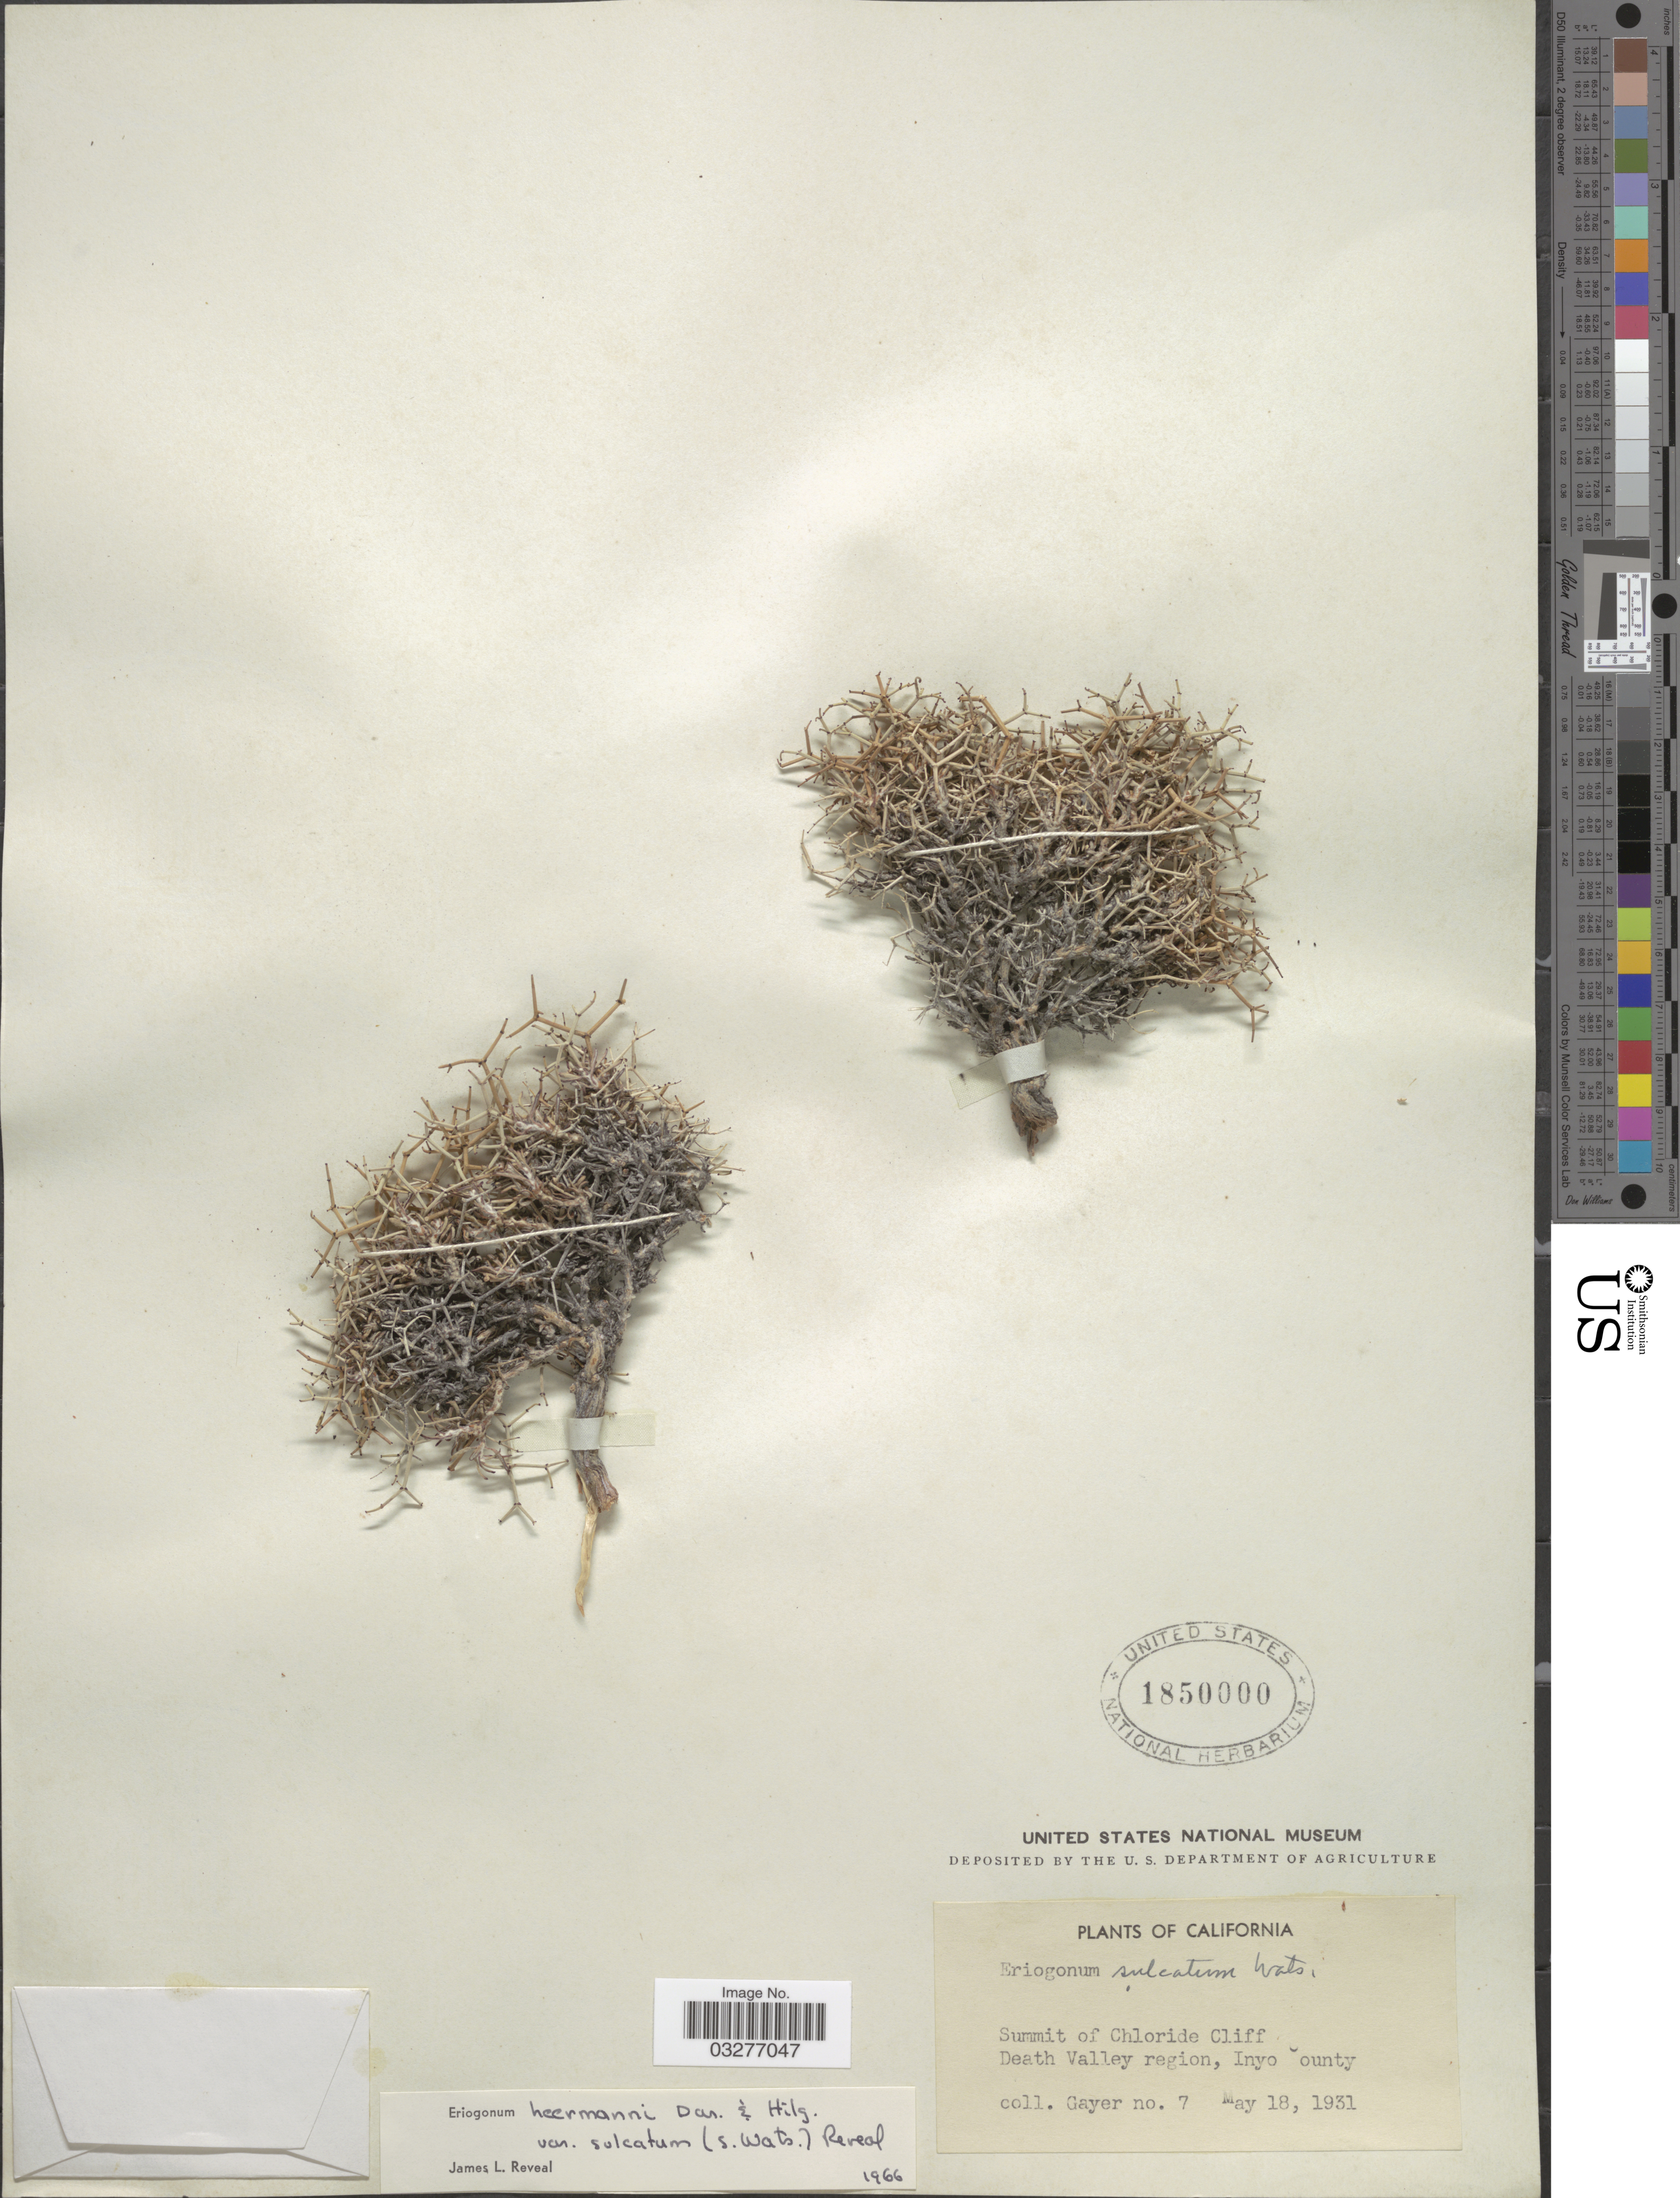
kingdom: Plantae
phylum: Tracheophyta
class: Magnoliopsida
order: Caryophyllales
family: Polygonaceae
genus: Eriogonum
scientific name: Eriogonum heermannii var. sulcatum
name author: (S. Watson) Munz & Reveal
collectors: -. Gayer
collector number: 7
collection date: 1931-05-18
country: United States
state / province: California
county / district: Inyo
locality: Summit of Chloride Cliff. Death Valley region, Inyo County.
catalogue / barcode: US 1850000